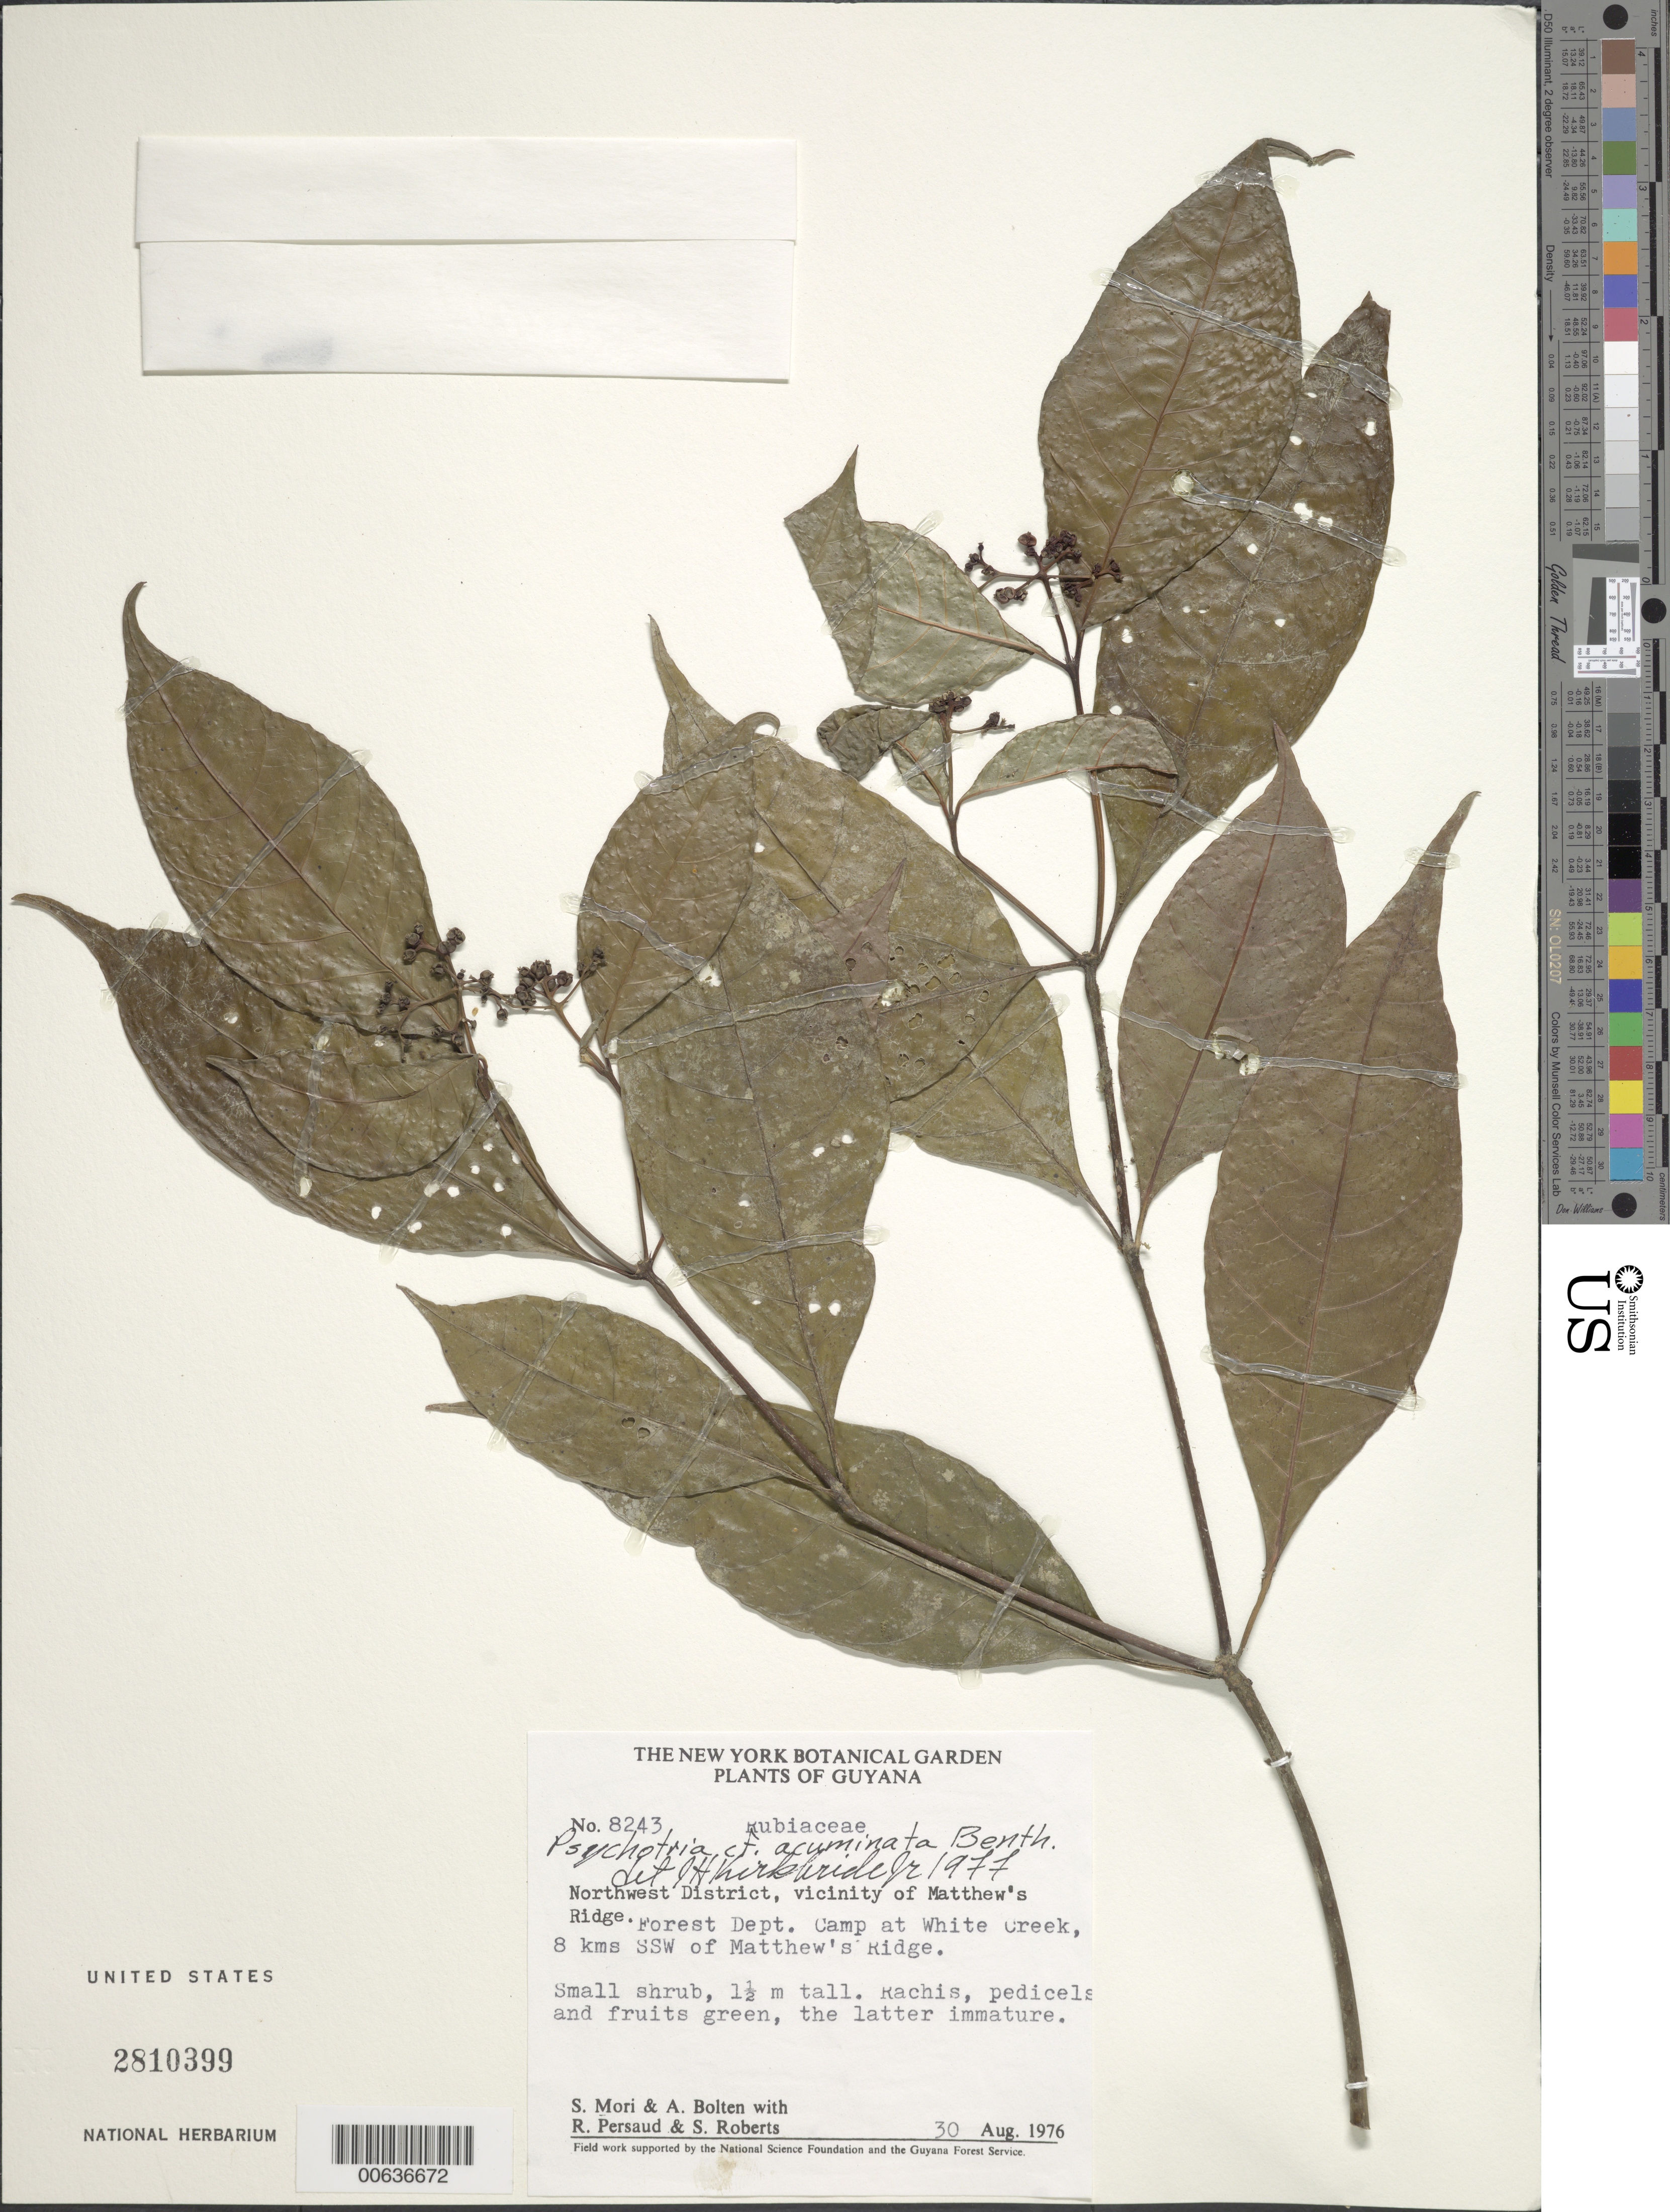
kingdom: Plantae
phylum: Tracheophyta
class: Magnoliopsida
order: Gentianales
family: Rubiaceae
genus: Palicourea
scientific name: Palicourea acuminata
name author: (Benth.) Borhidi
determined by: Kirkbride, J. H., Jr.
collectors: S. Mori, A. Bolten, R. Persaud, R. Boyan, S. Roberts, R. Jugernauth & S. Dwarka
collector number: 8243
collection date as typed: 30-Aug-76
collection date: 1976-08-30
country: Guyana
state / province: Barima-Waini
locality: Matthew's Ridge, Forest Dept. camp at White Creek, 8 km SSW of Matthew's Ridge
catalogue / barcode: US 2810399